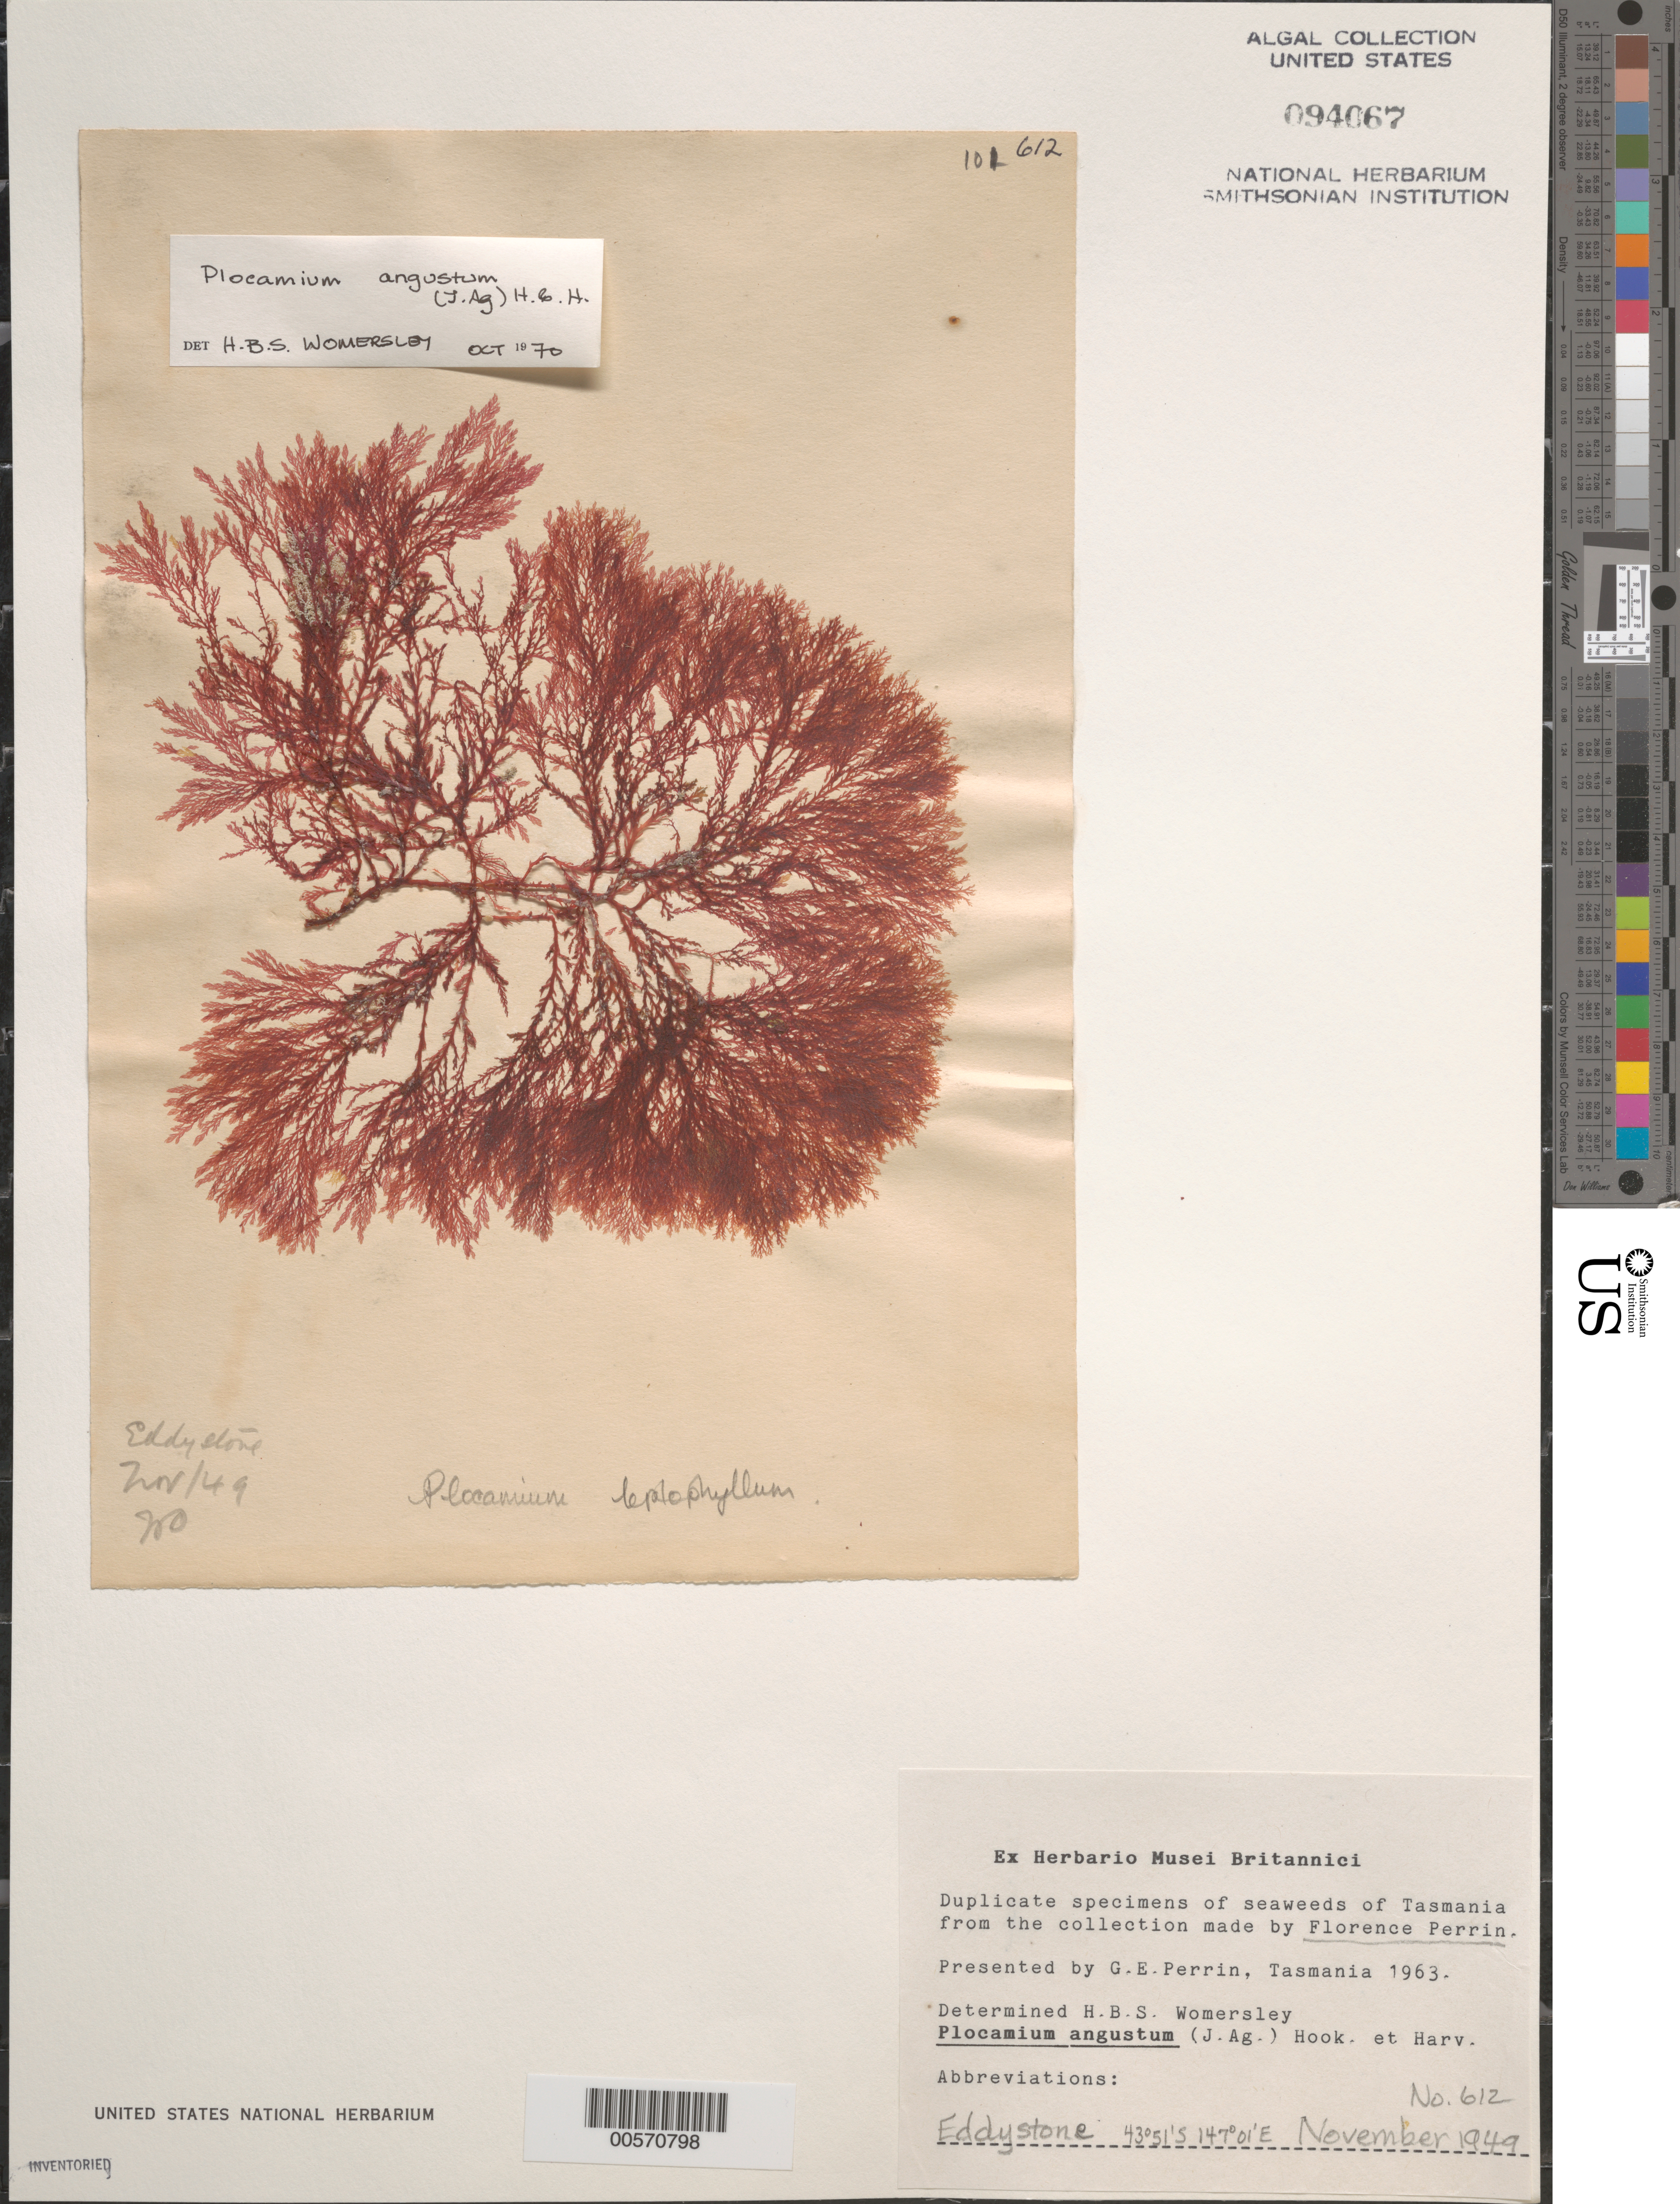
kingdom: Plantae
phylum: Rhodophyta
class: Florideophyceae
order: Plocamiales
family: Plocamiaceae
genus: Plocamium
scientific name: Plocamium angustum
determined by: Womersley, H. B. S.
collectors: F. Perrin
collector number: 612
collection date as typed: Nov 1949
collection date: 1949-11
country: Australia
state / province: Tasmania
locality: Eddystone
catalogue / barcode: US 94067